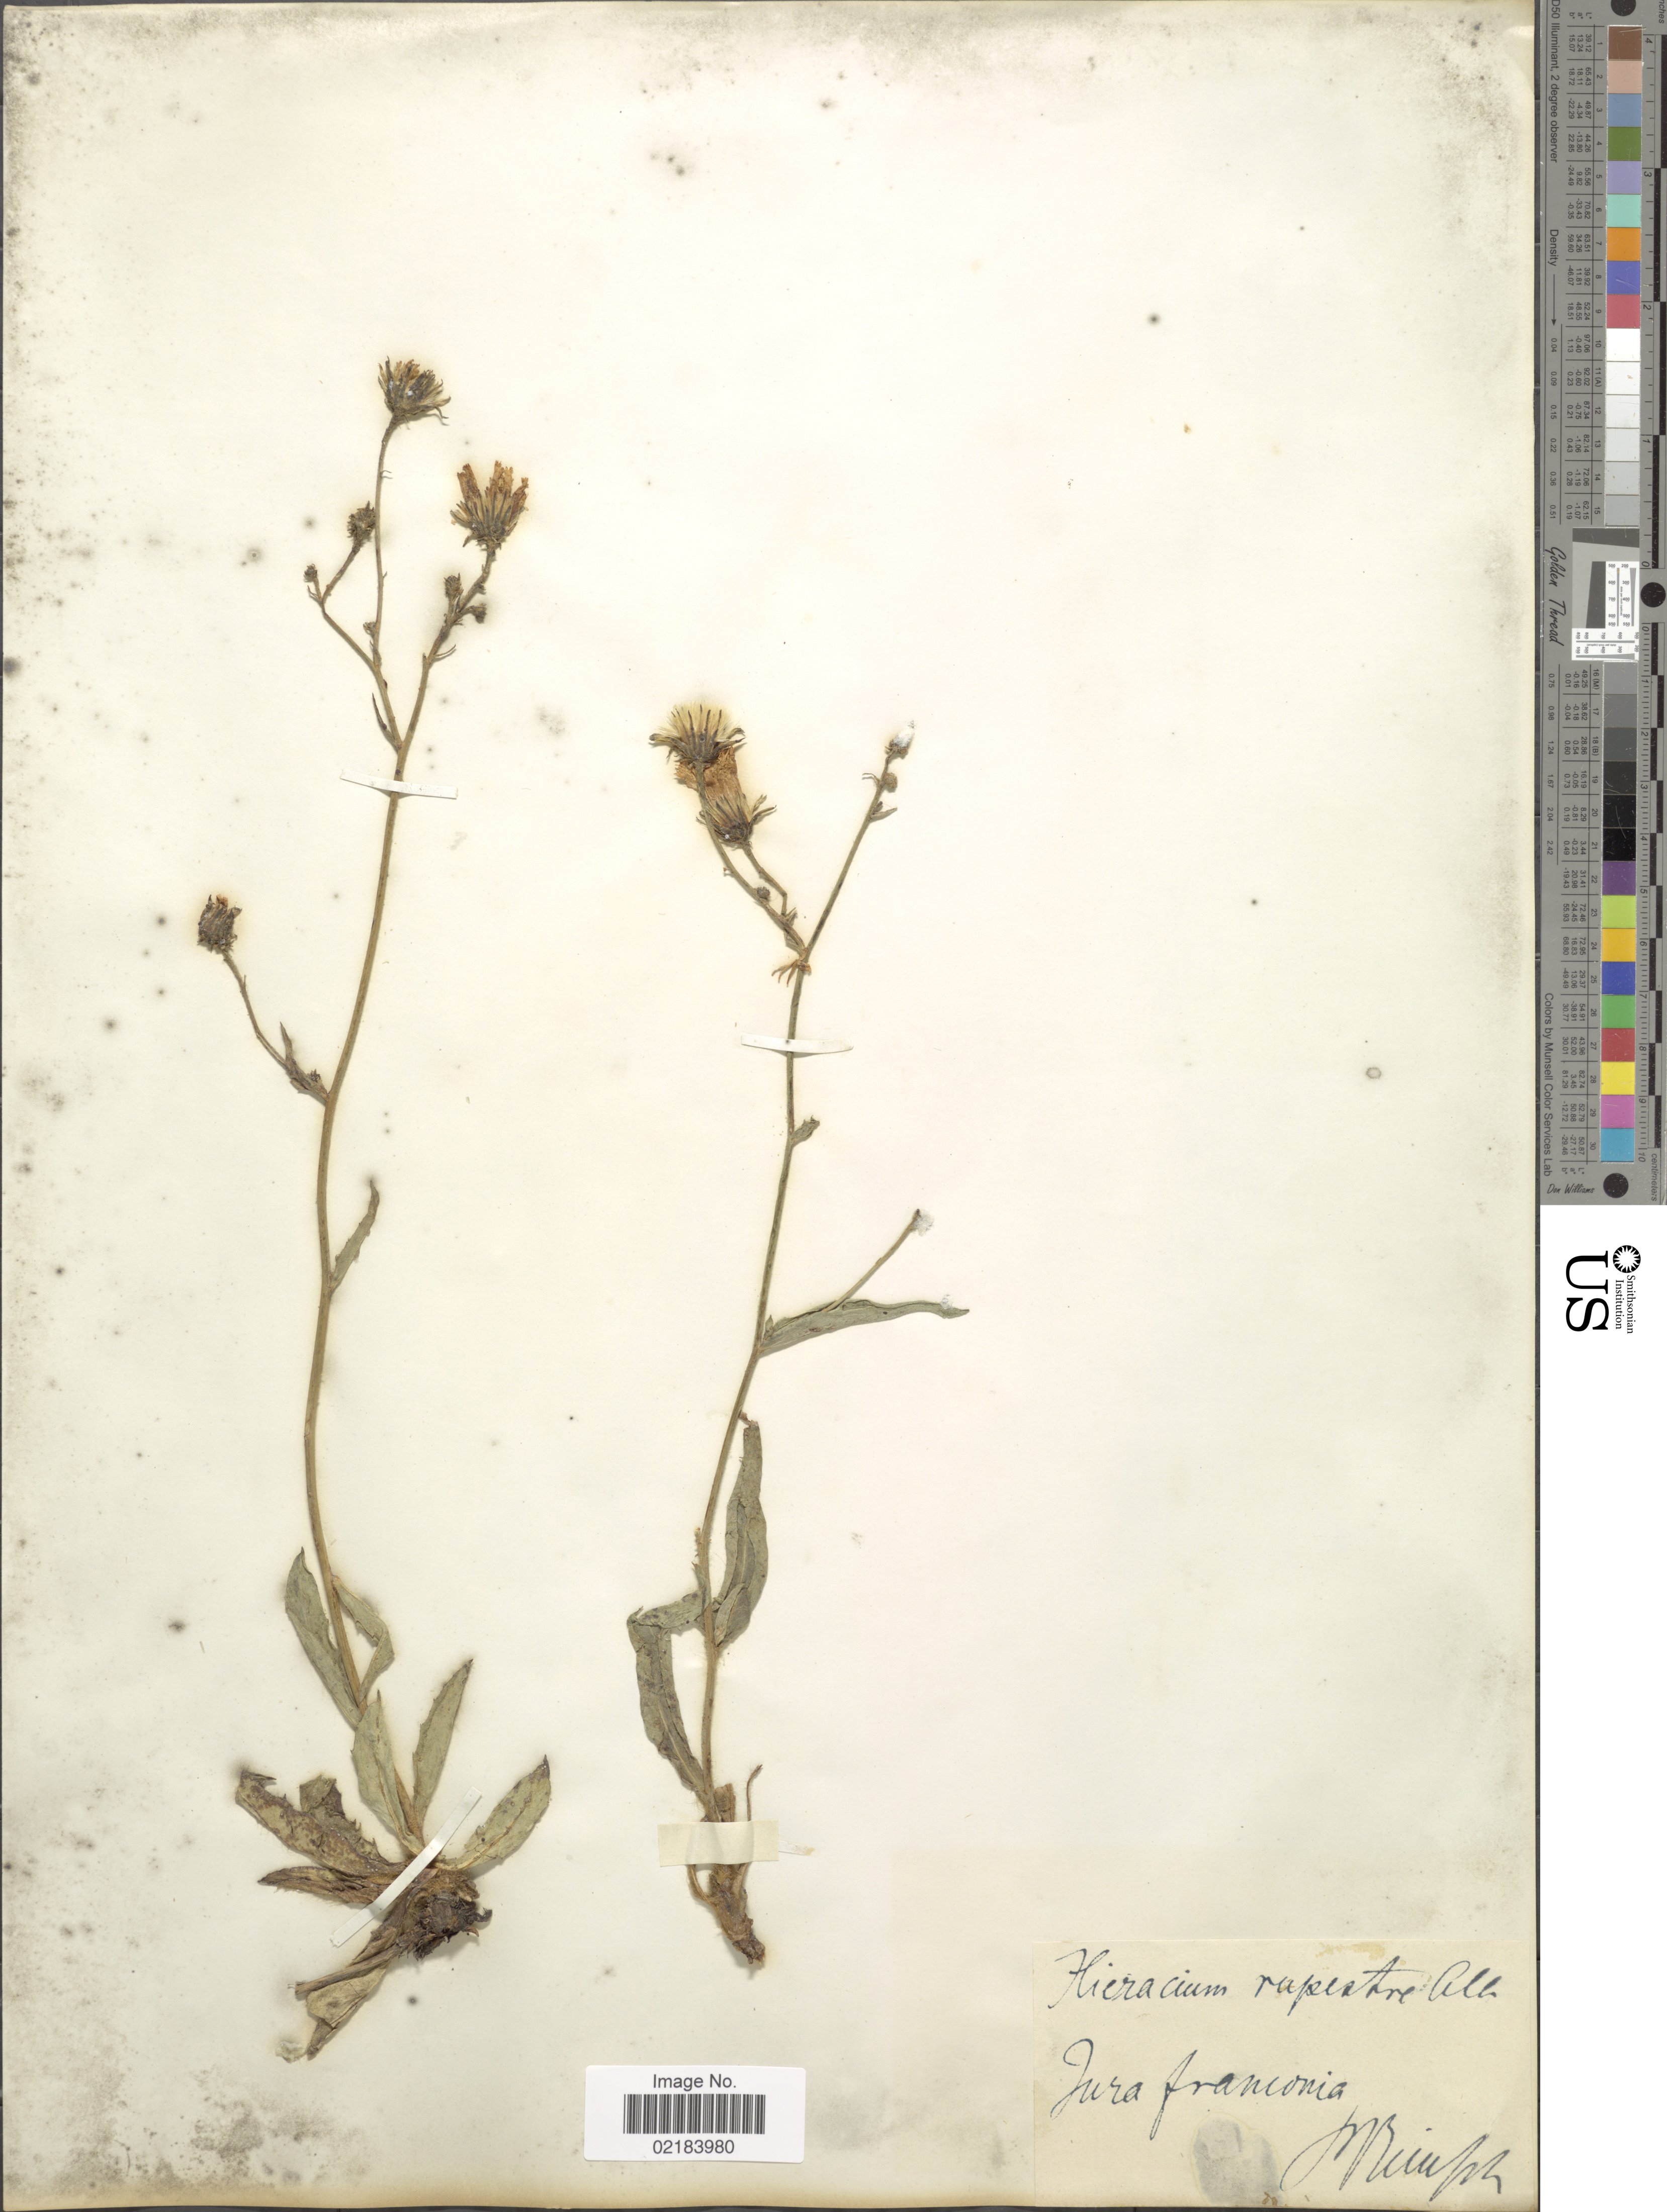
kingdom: Plantae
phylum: Tracheophyta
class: Magnoliopsida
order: Asterales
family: Asteraceae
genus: Hieracium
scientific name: Hieracium rupestre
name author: All.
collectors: M. Reinph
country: Germany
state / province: Bayern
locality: Jura Franconia